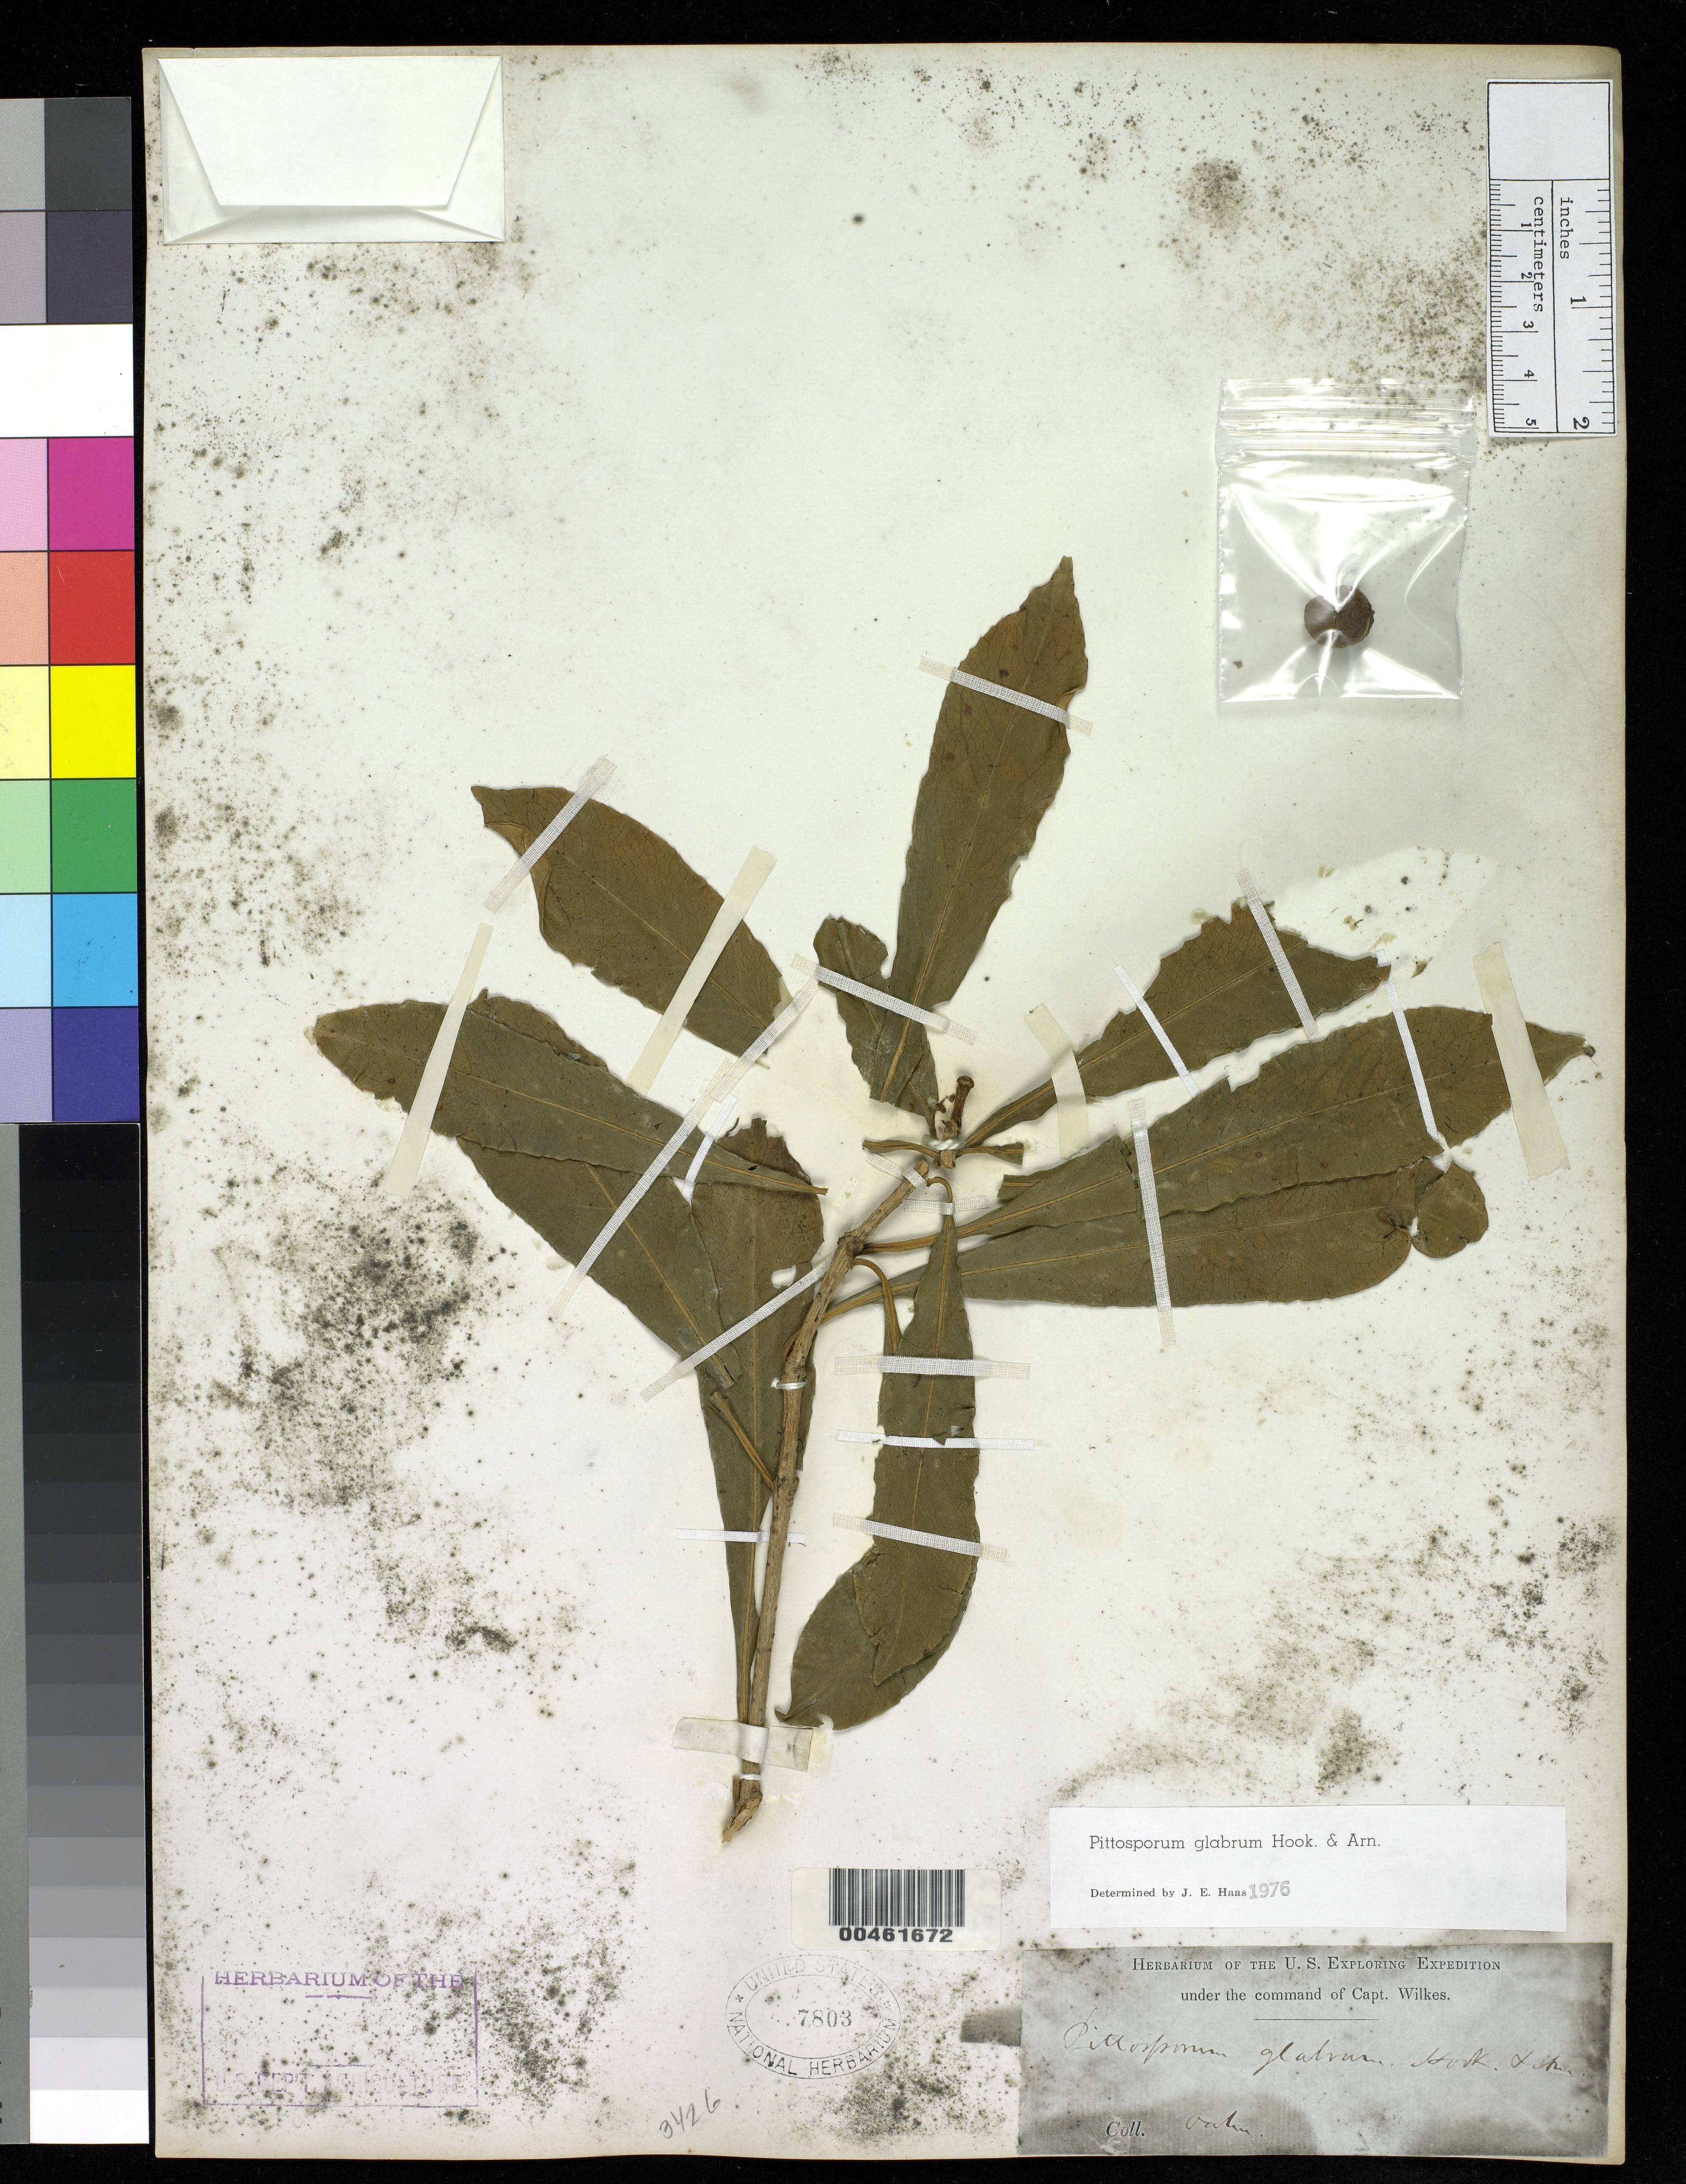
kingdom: Plantae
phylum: Tracheophyta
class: Magnoliopsida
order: Apiales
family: Pittosporaceae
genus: Pittosporum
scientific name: Pittosporum glabrum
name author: Hook. & Arn.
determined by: Haas, J. E.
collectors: Wilkes Explor. Exped.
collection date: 1838/1842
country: United States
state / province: Hawaii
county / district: Honolulu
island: Oahu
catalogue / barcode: US 7803